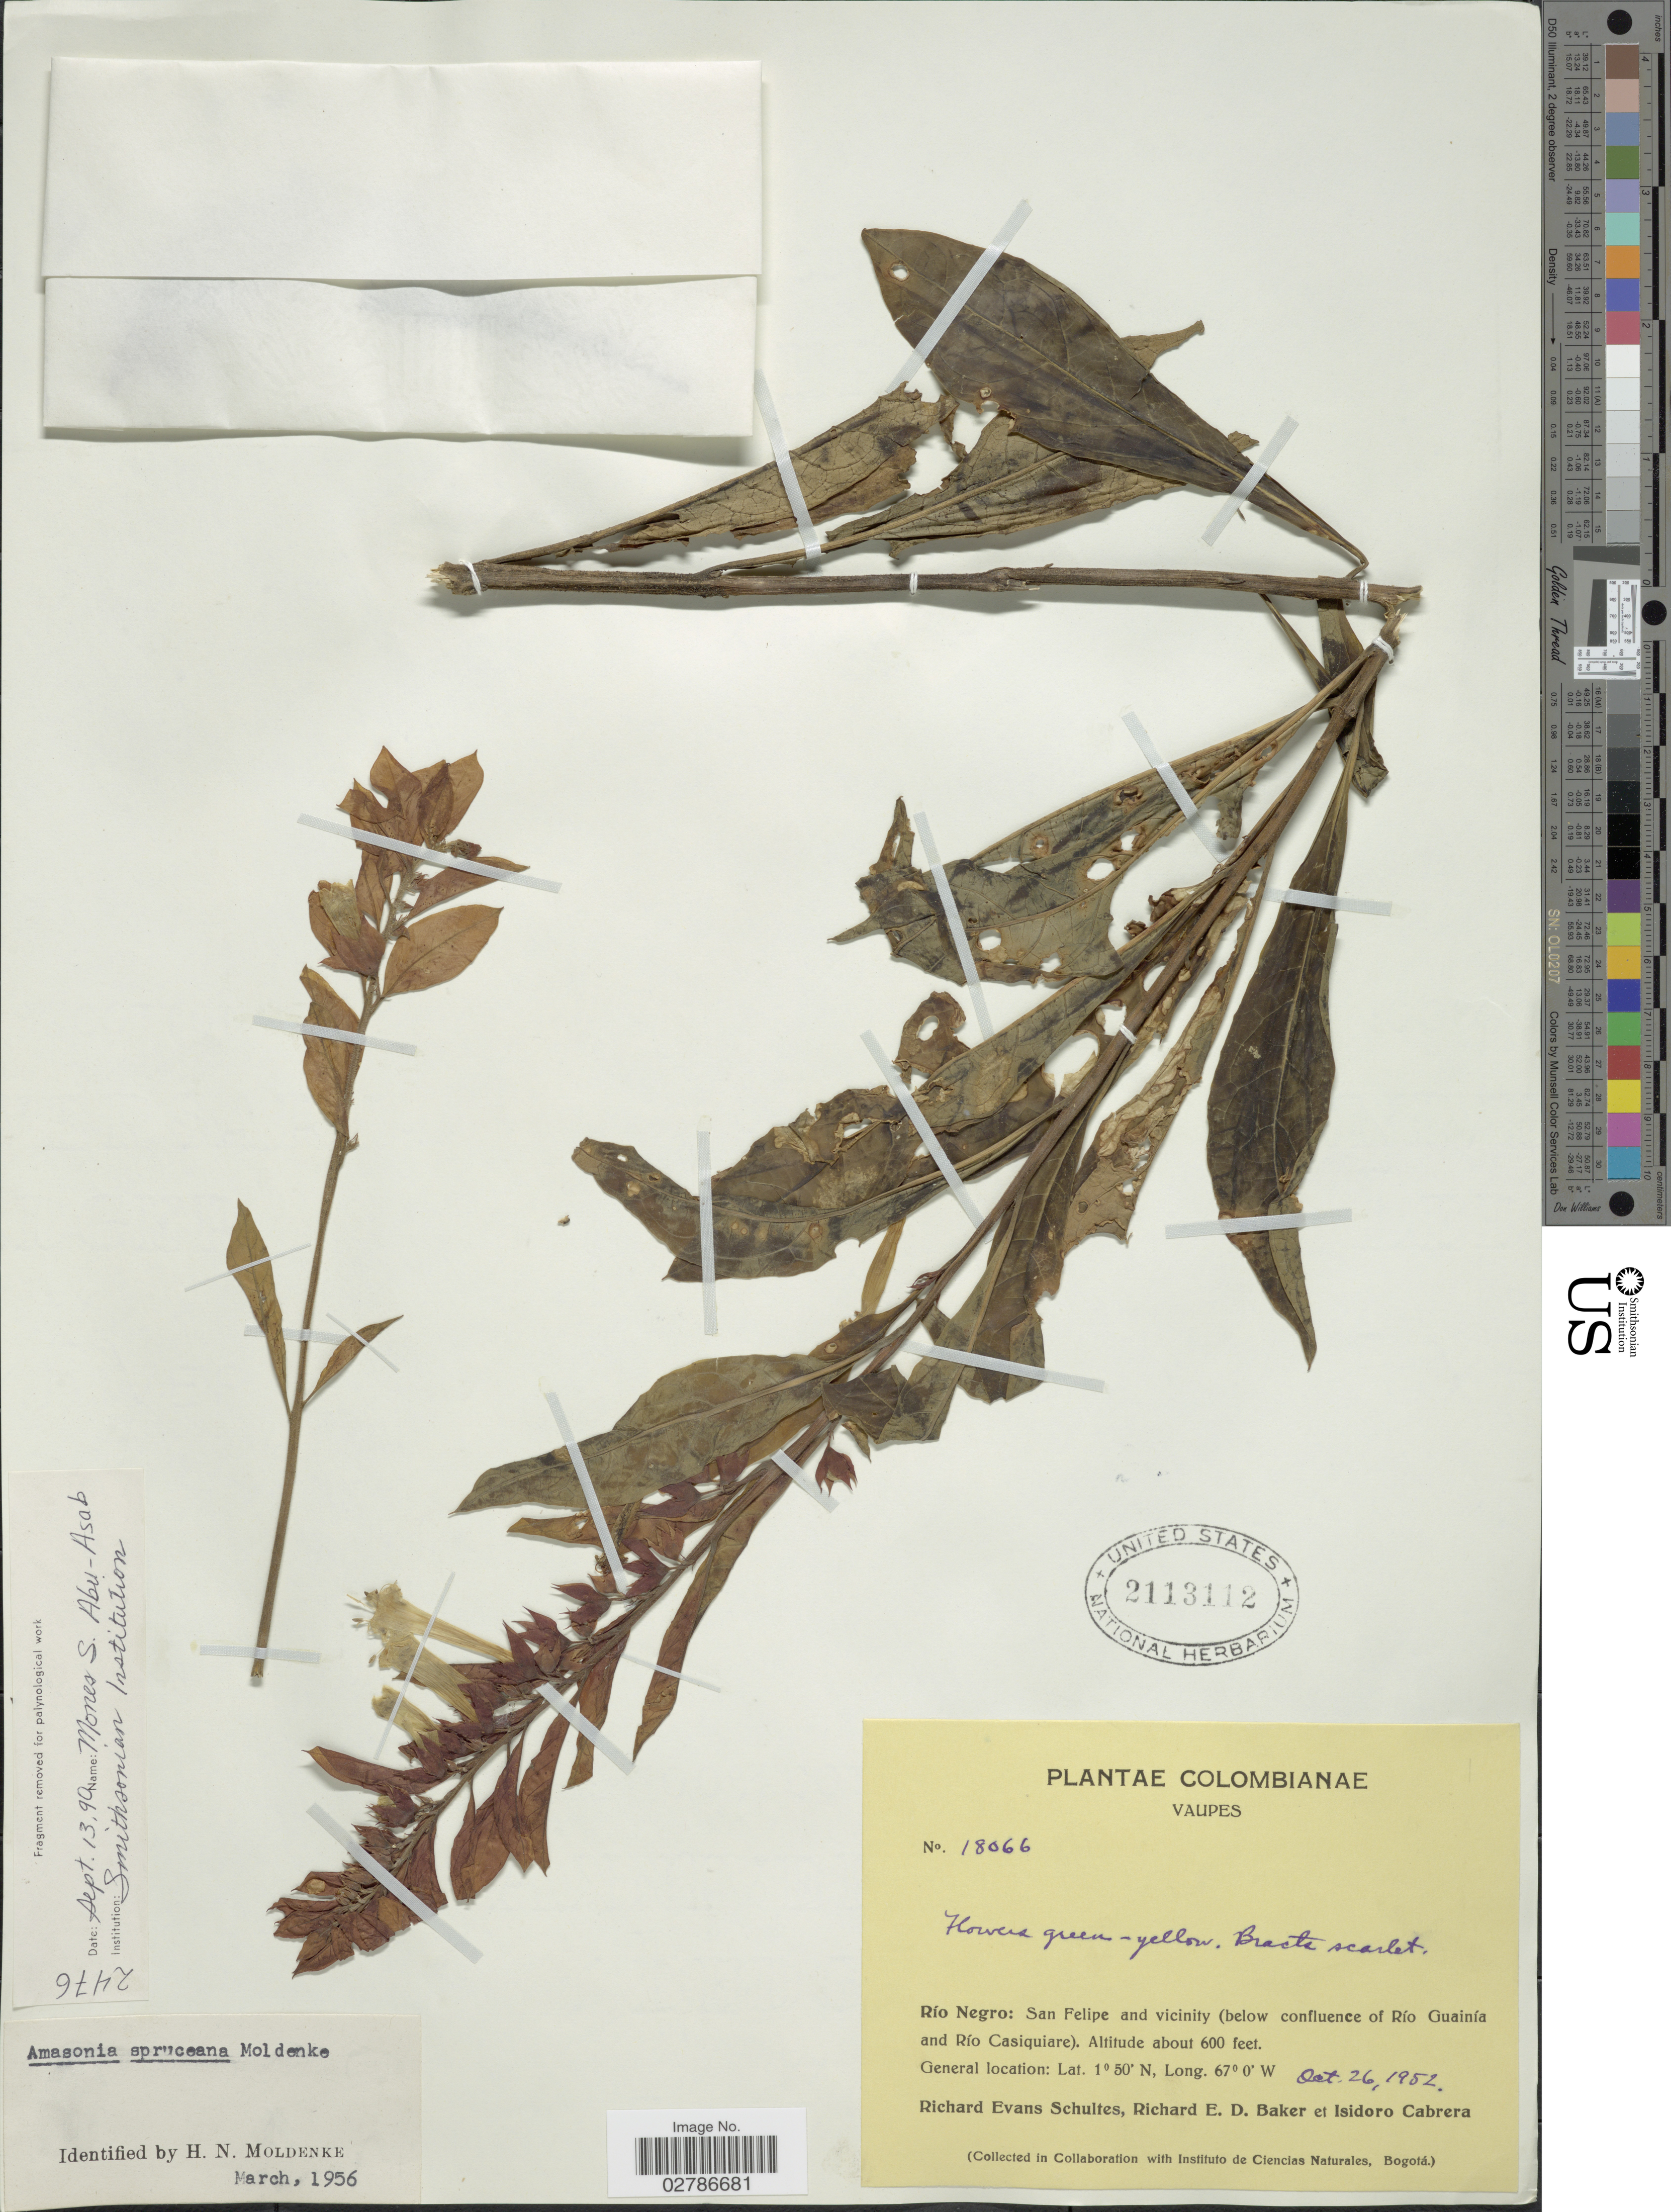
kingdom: Plantae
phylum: Tracheophyta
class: Magnoliopsida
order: Lamiales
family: Lamiaceae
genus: Amasonia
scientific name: Amasonia spruceana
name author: Moldenke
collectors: R. E. Schultes, R. E. D. Baker & I. Cabrera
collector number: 18066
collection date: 1952-10-26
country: Colombia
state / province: Vaupés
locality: Río Negro: San Felipe and vicinity (below confluence of Río Guainía and Río Casiquiare)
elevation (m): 183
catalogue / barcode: US 2113112